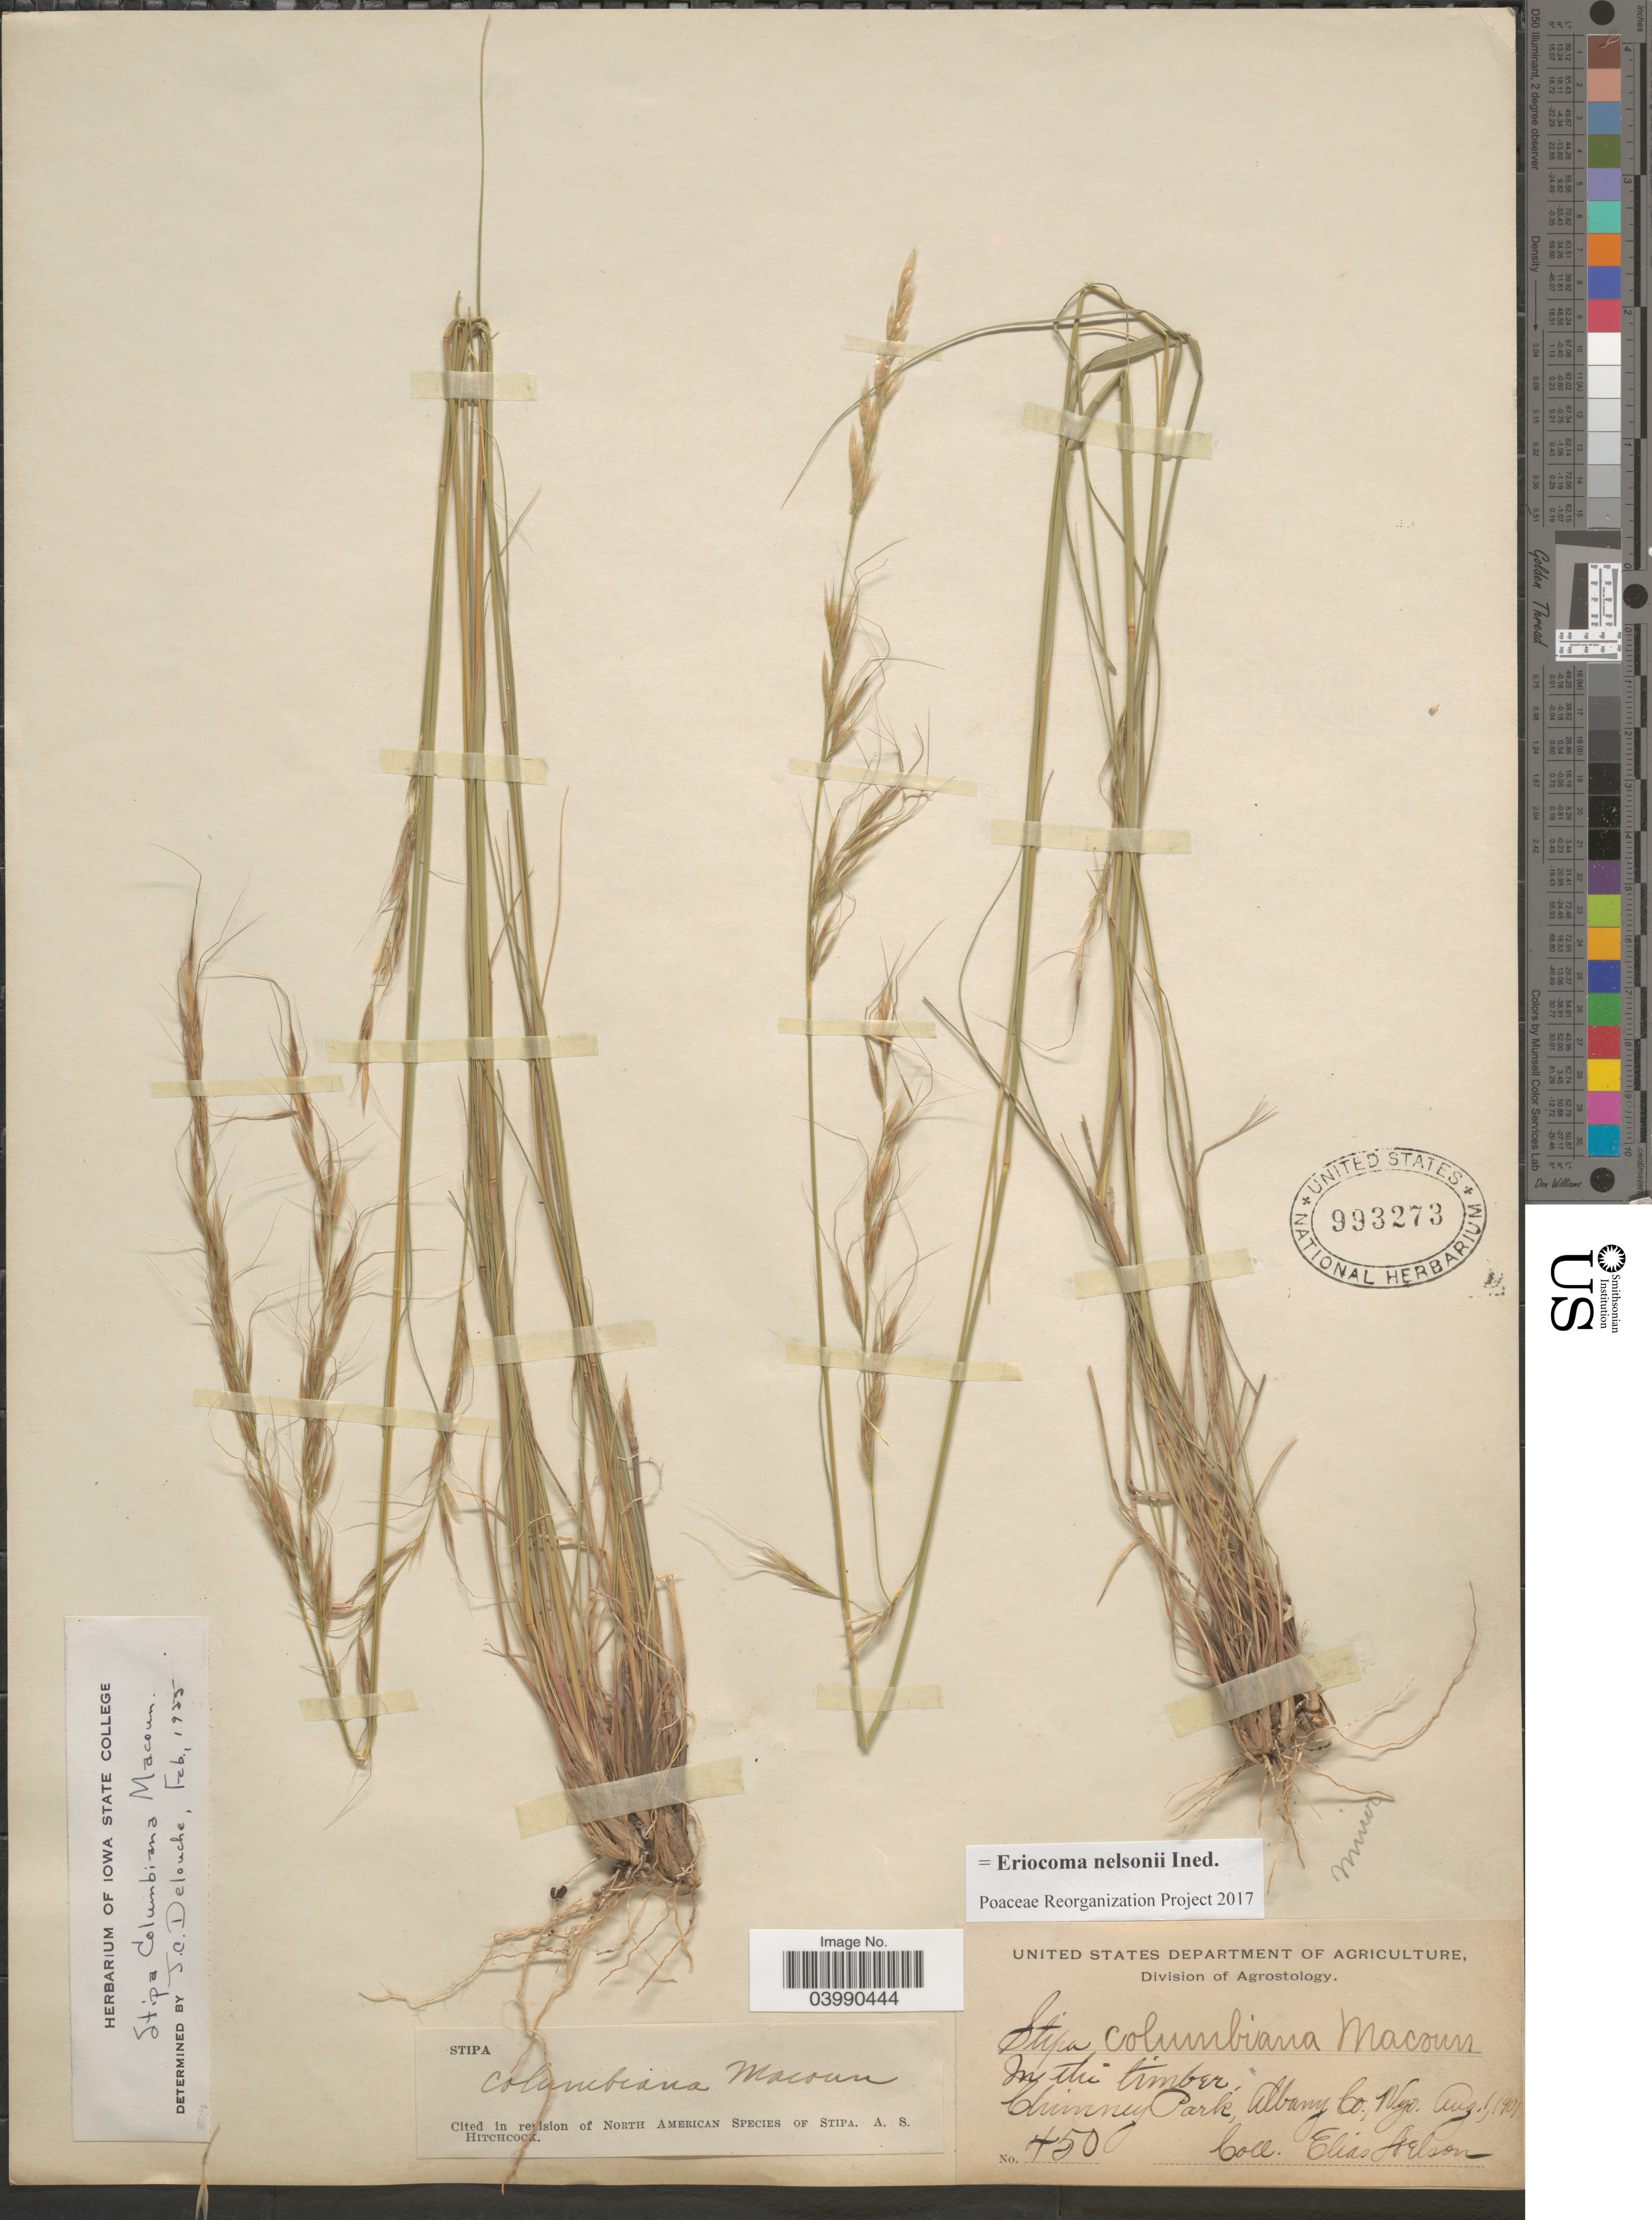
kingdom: Plantae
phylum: Tracheophyta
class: Liliopsida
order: Poales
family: Poaceae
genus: Eriocoma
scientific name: Eriocoma nelsonii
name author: (Scribn.) Romasch.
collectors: E. Nelson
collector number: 450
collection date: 1901-08-01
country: United States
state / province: Wyoming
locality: In the timber. Chimney Park, Albany Co.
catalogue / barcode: US 993273